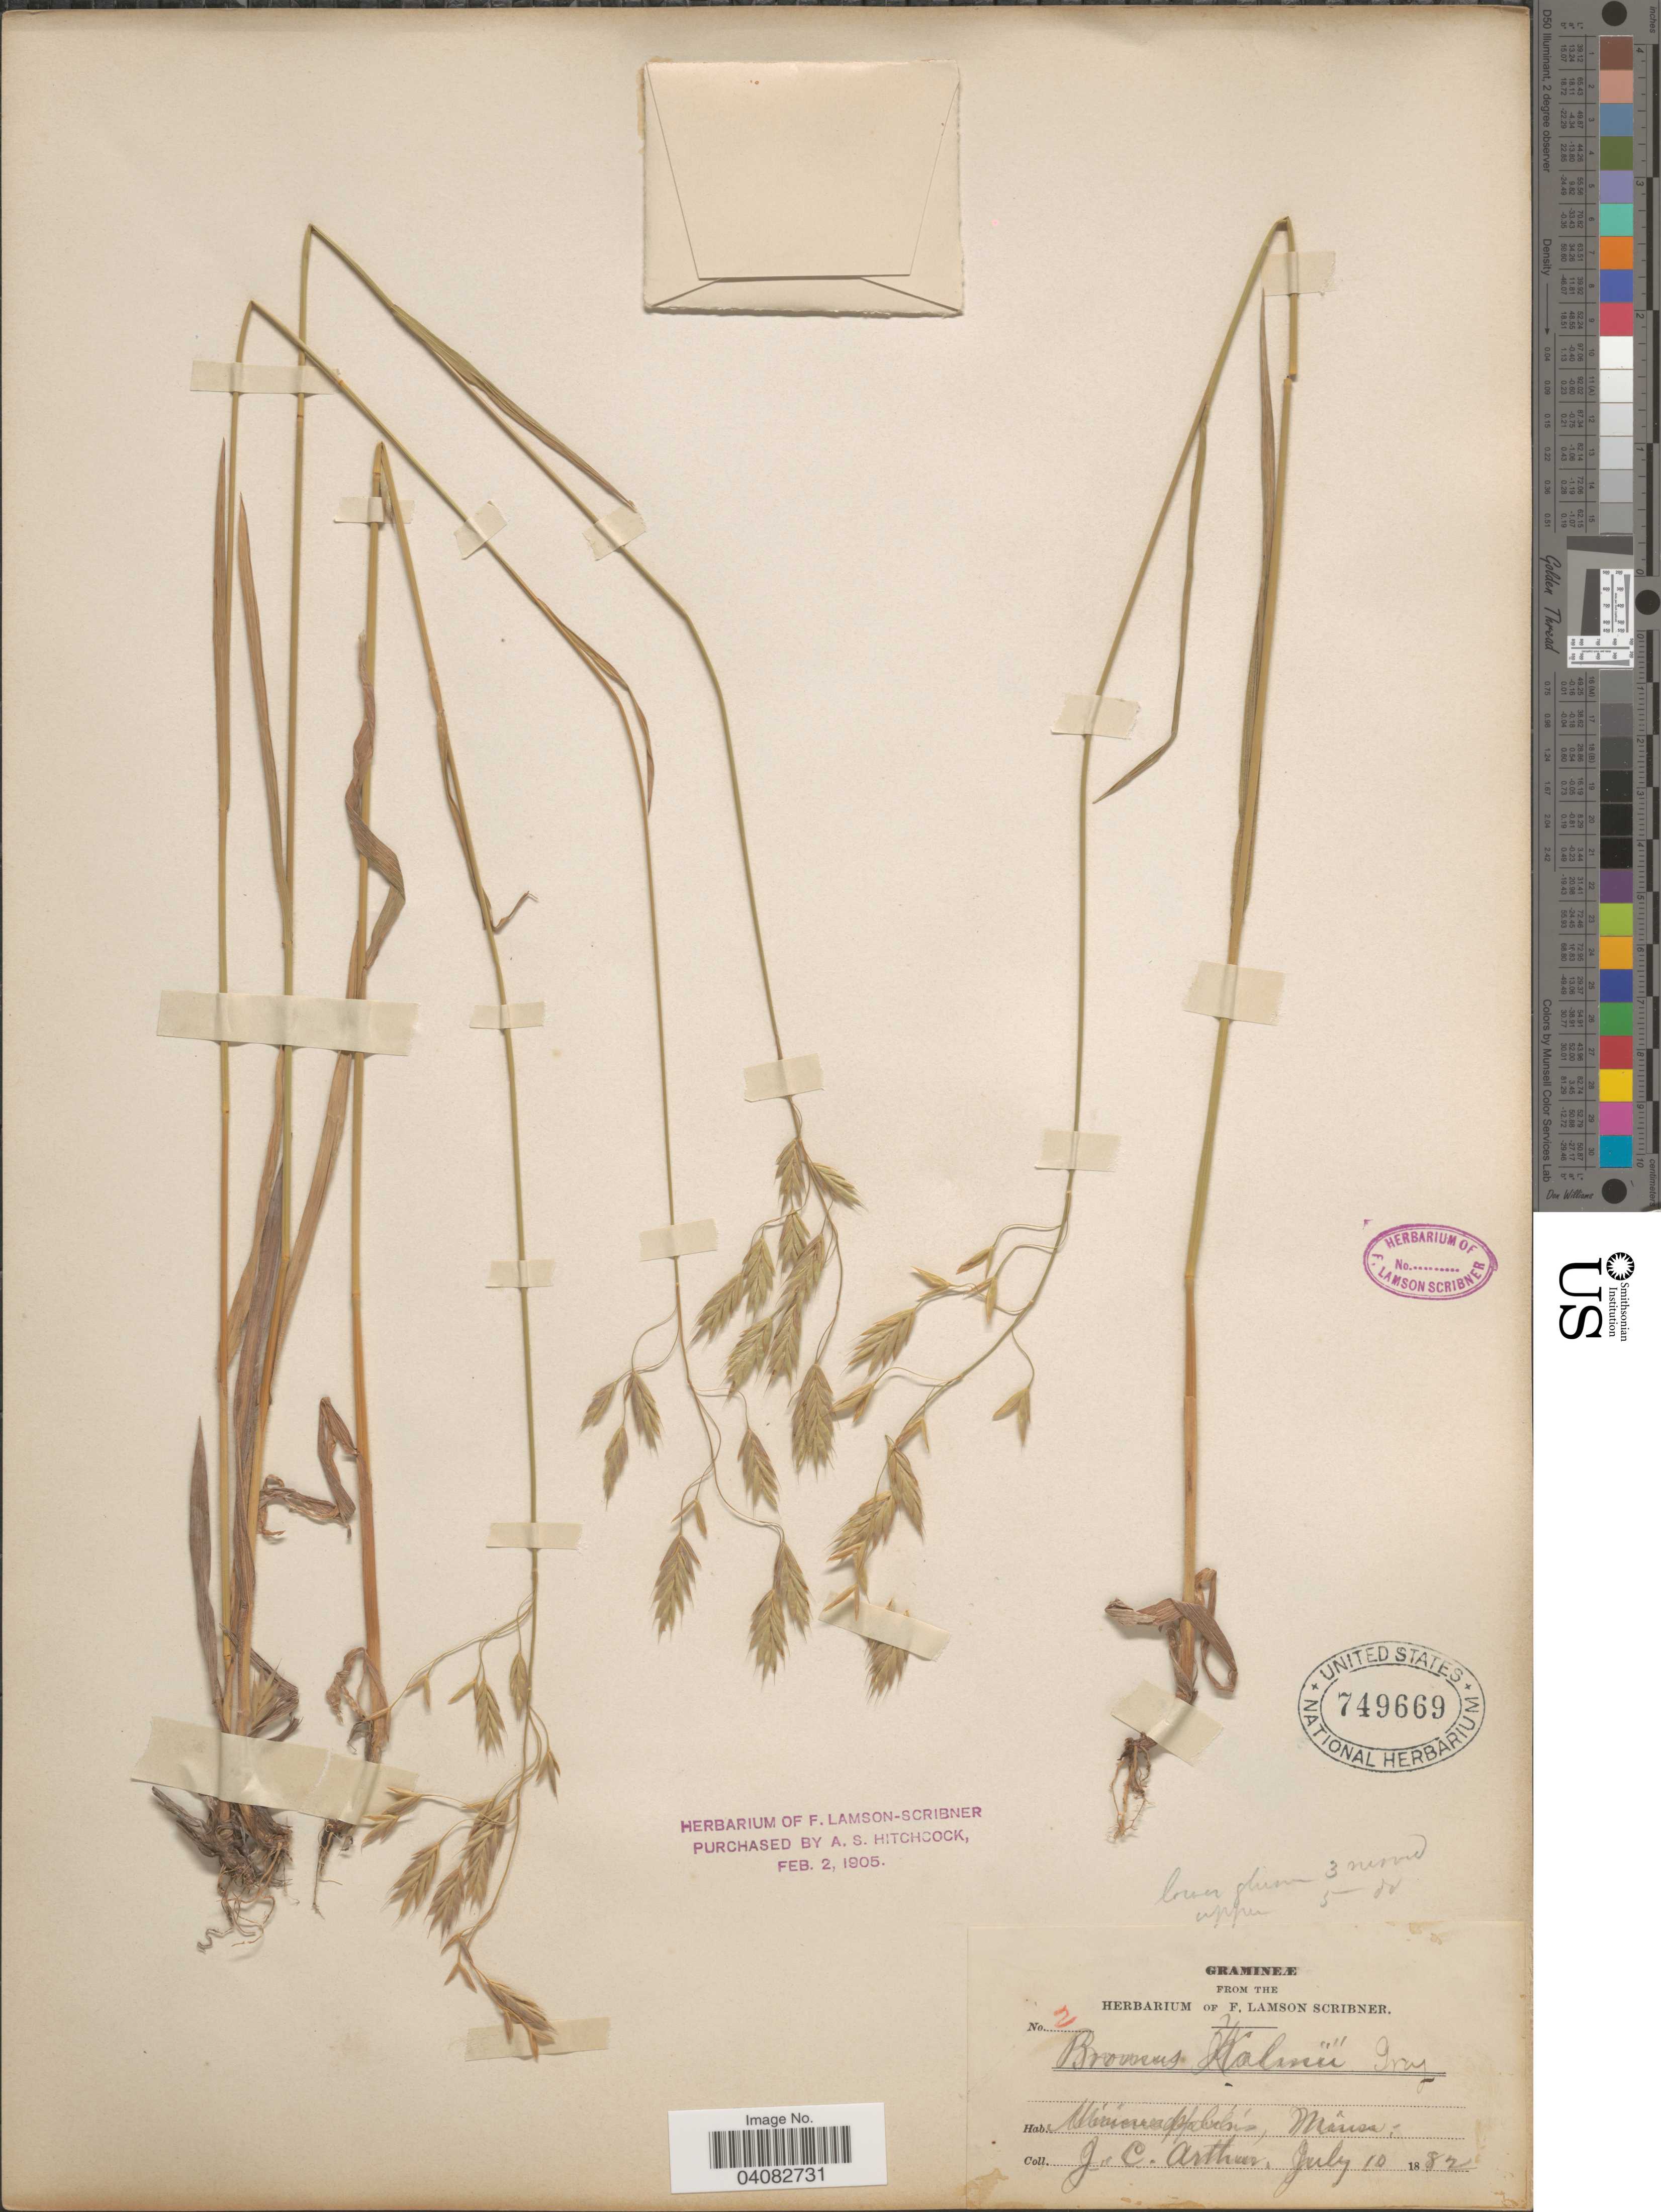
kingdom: Plantae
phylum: Tracheophyta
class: Liliopsida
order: Poales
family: Poaceae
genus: Bromus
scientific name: Bromus kalmii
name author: A. Gray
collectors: J. C. Arthur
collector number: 2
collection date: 1882-07-10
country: United States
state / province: Minnesota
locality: Minneapolis.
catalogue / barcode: US 749669